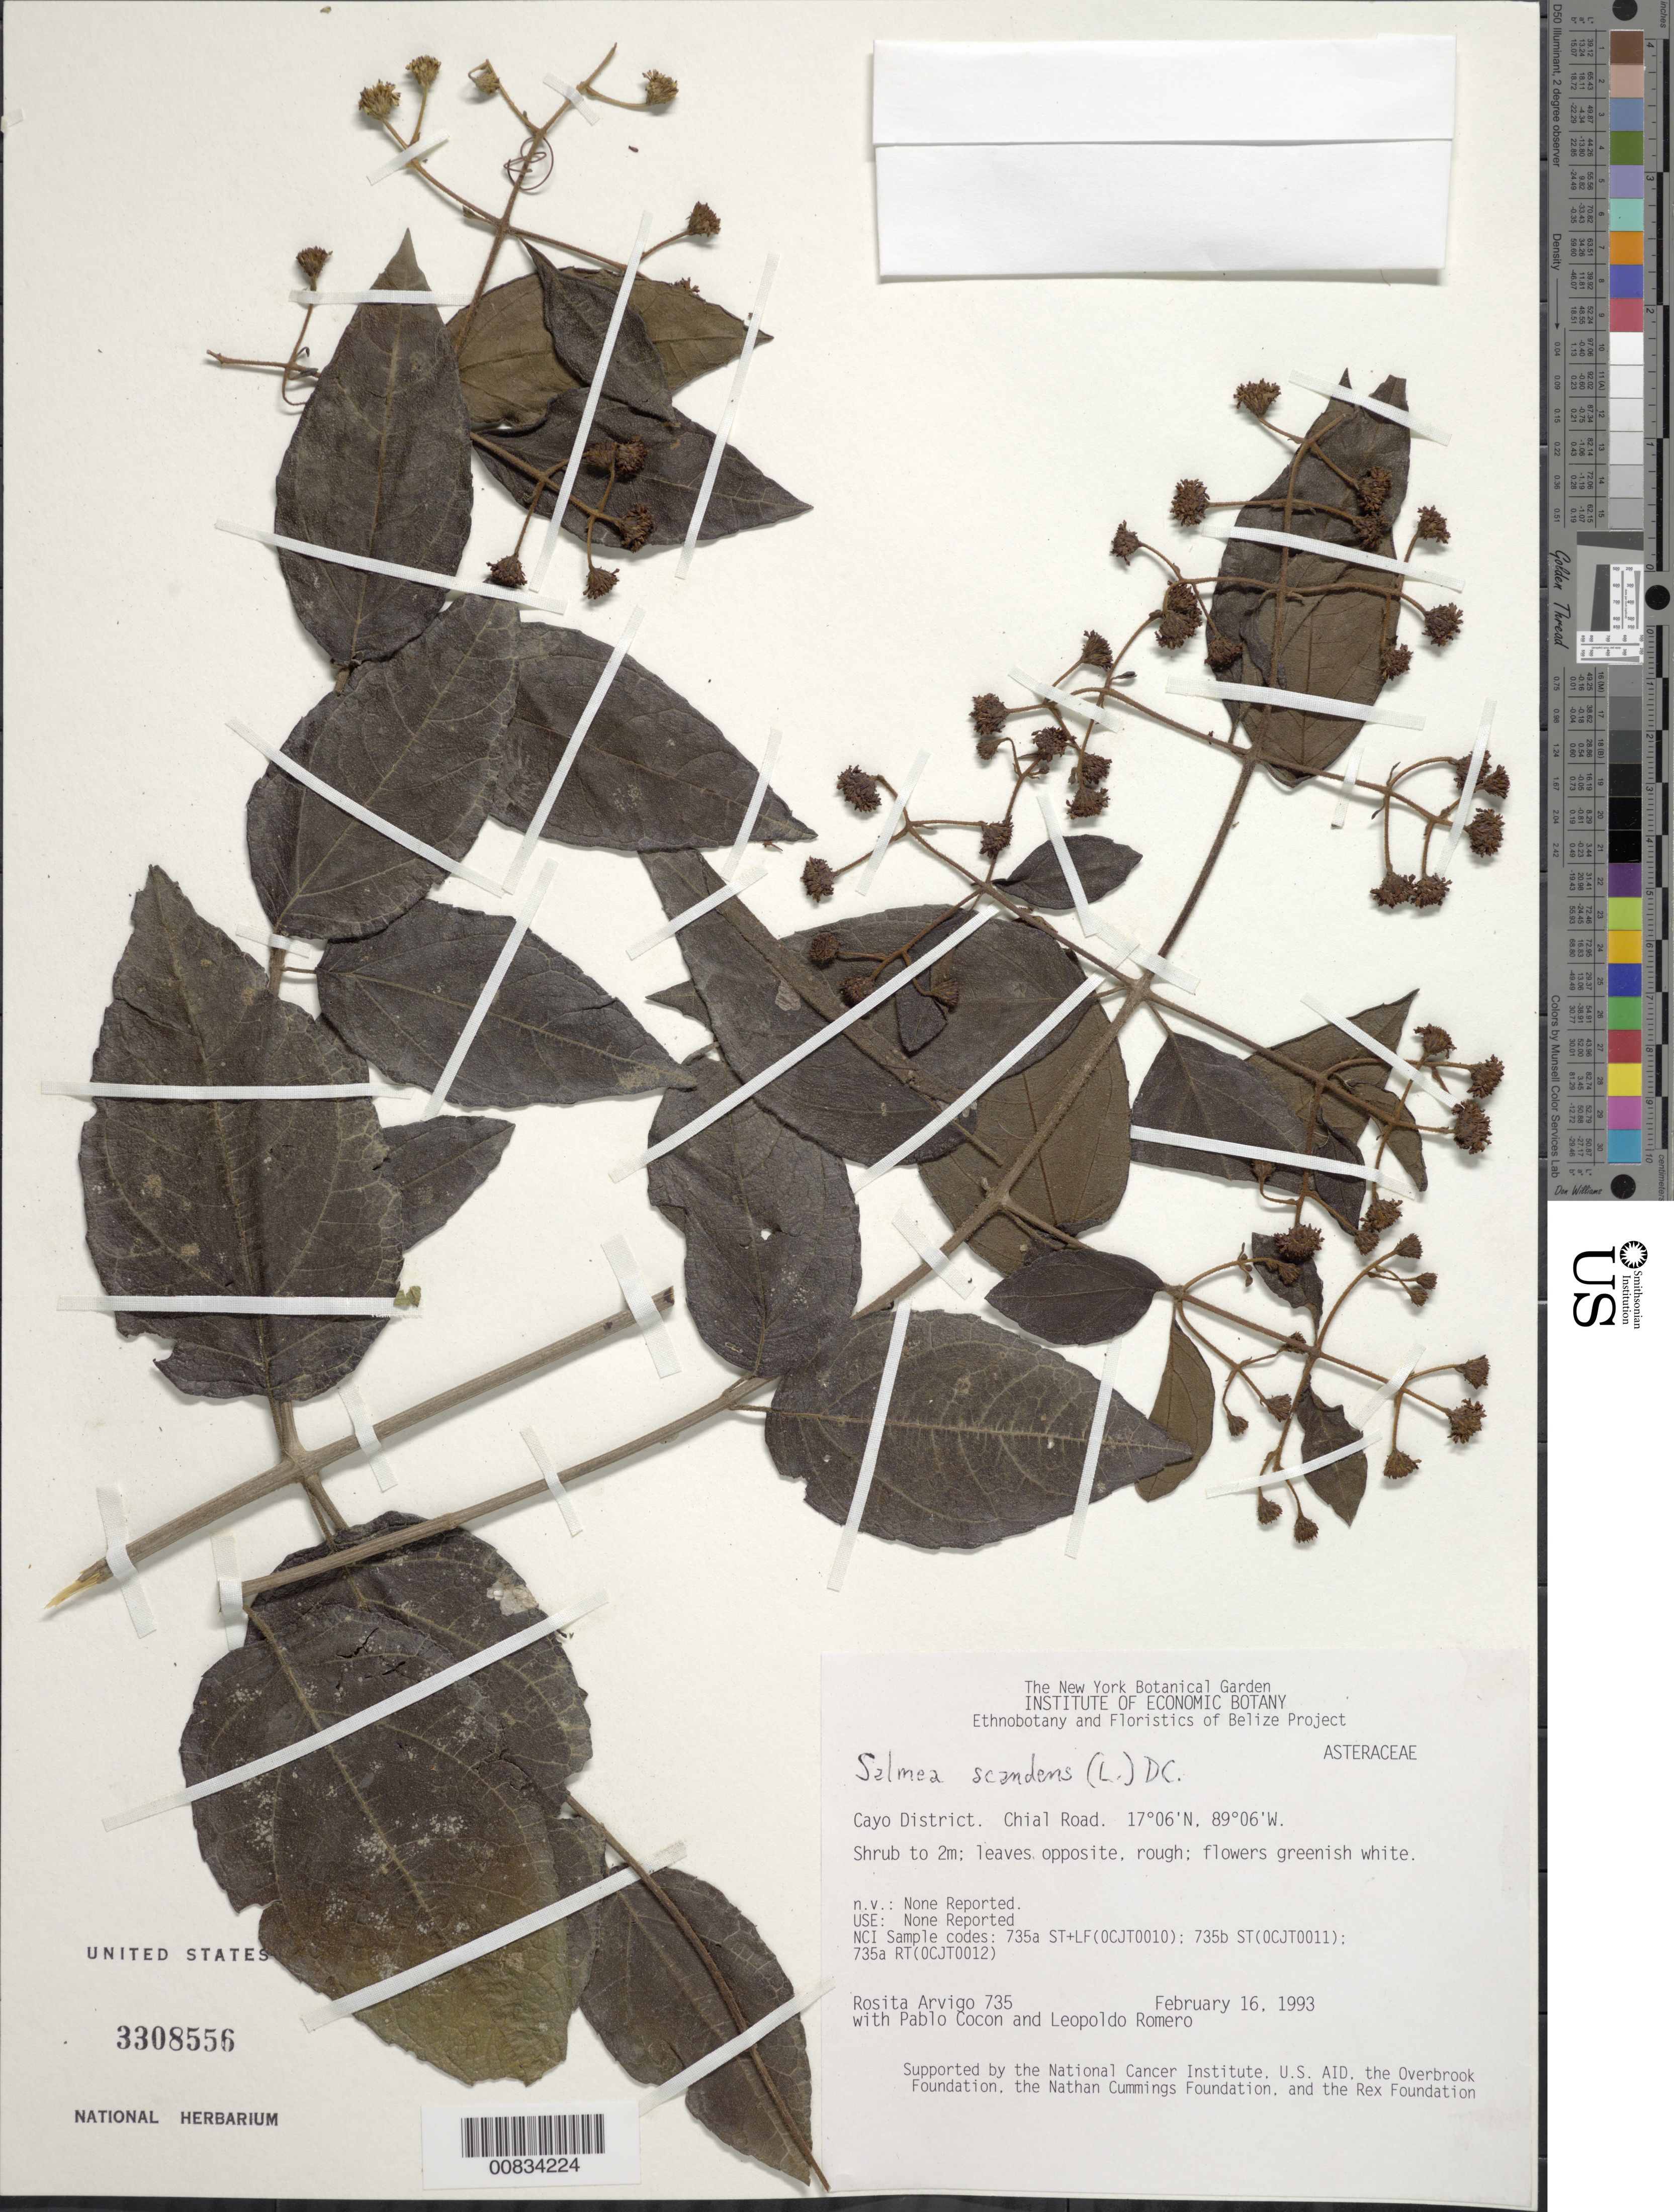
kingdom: Plantae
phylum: Tracheophyta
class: Magnoliopsida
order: Asterales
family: Asteraceae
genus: Salmea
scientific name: Salmea scandens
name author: (L.) DC.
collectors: R. Arvigo, P. Cocom & L. Romero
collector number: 735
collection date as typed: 16 Feb 1993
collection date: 1993-02-16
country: Belize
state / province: Cayo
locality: Chial Road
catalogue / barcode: US 3308556